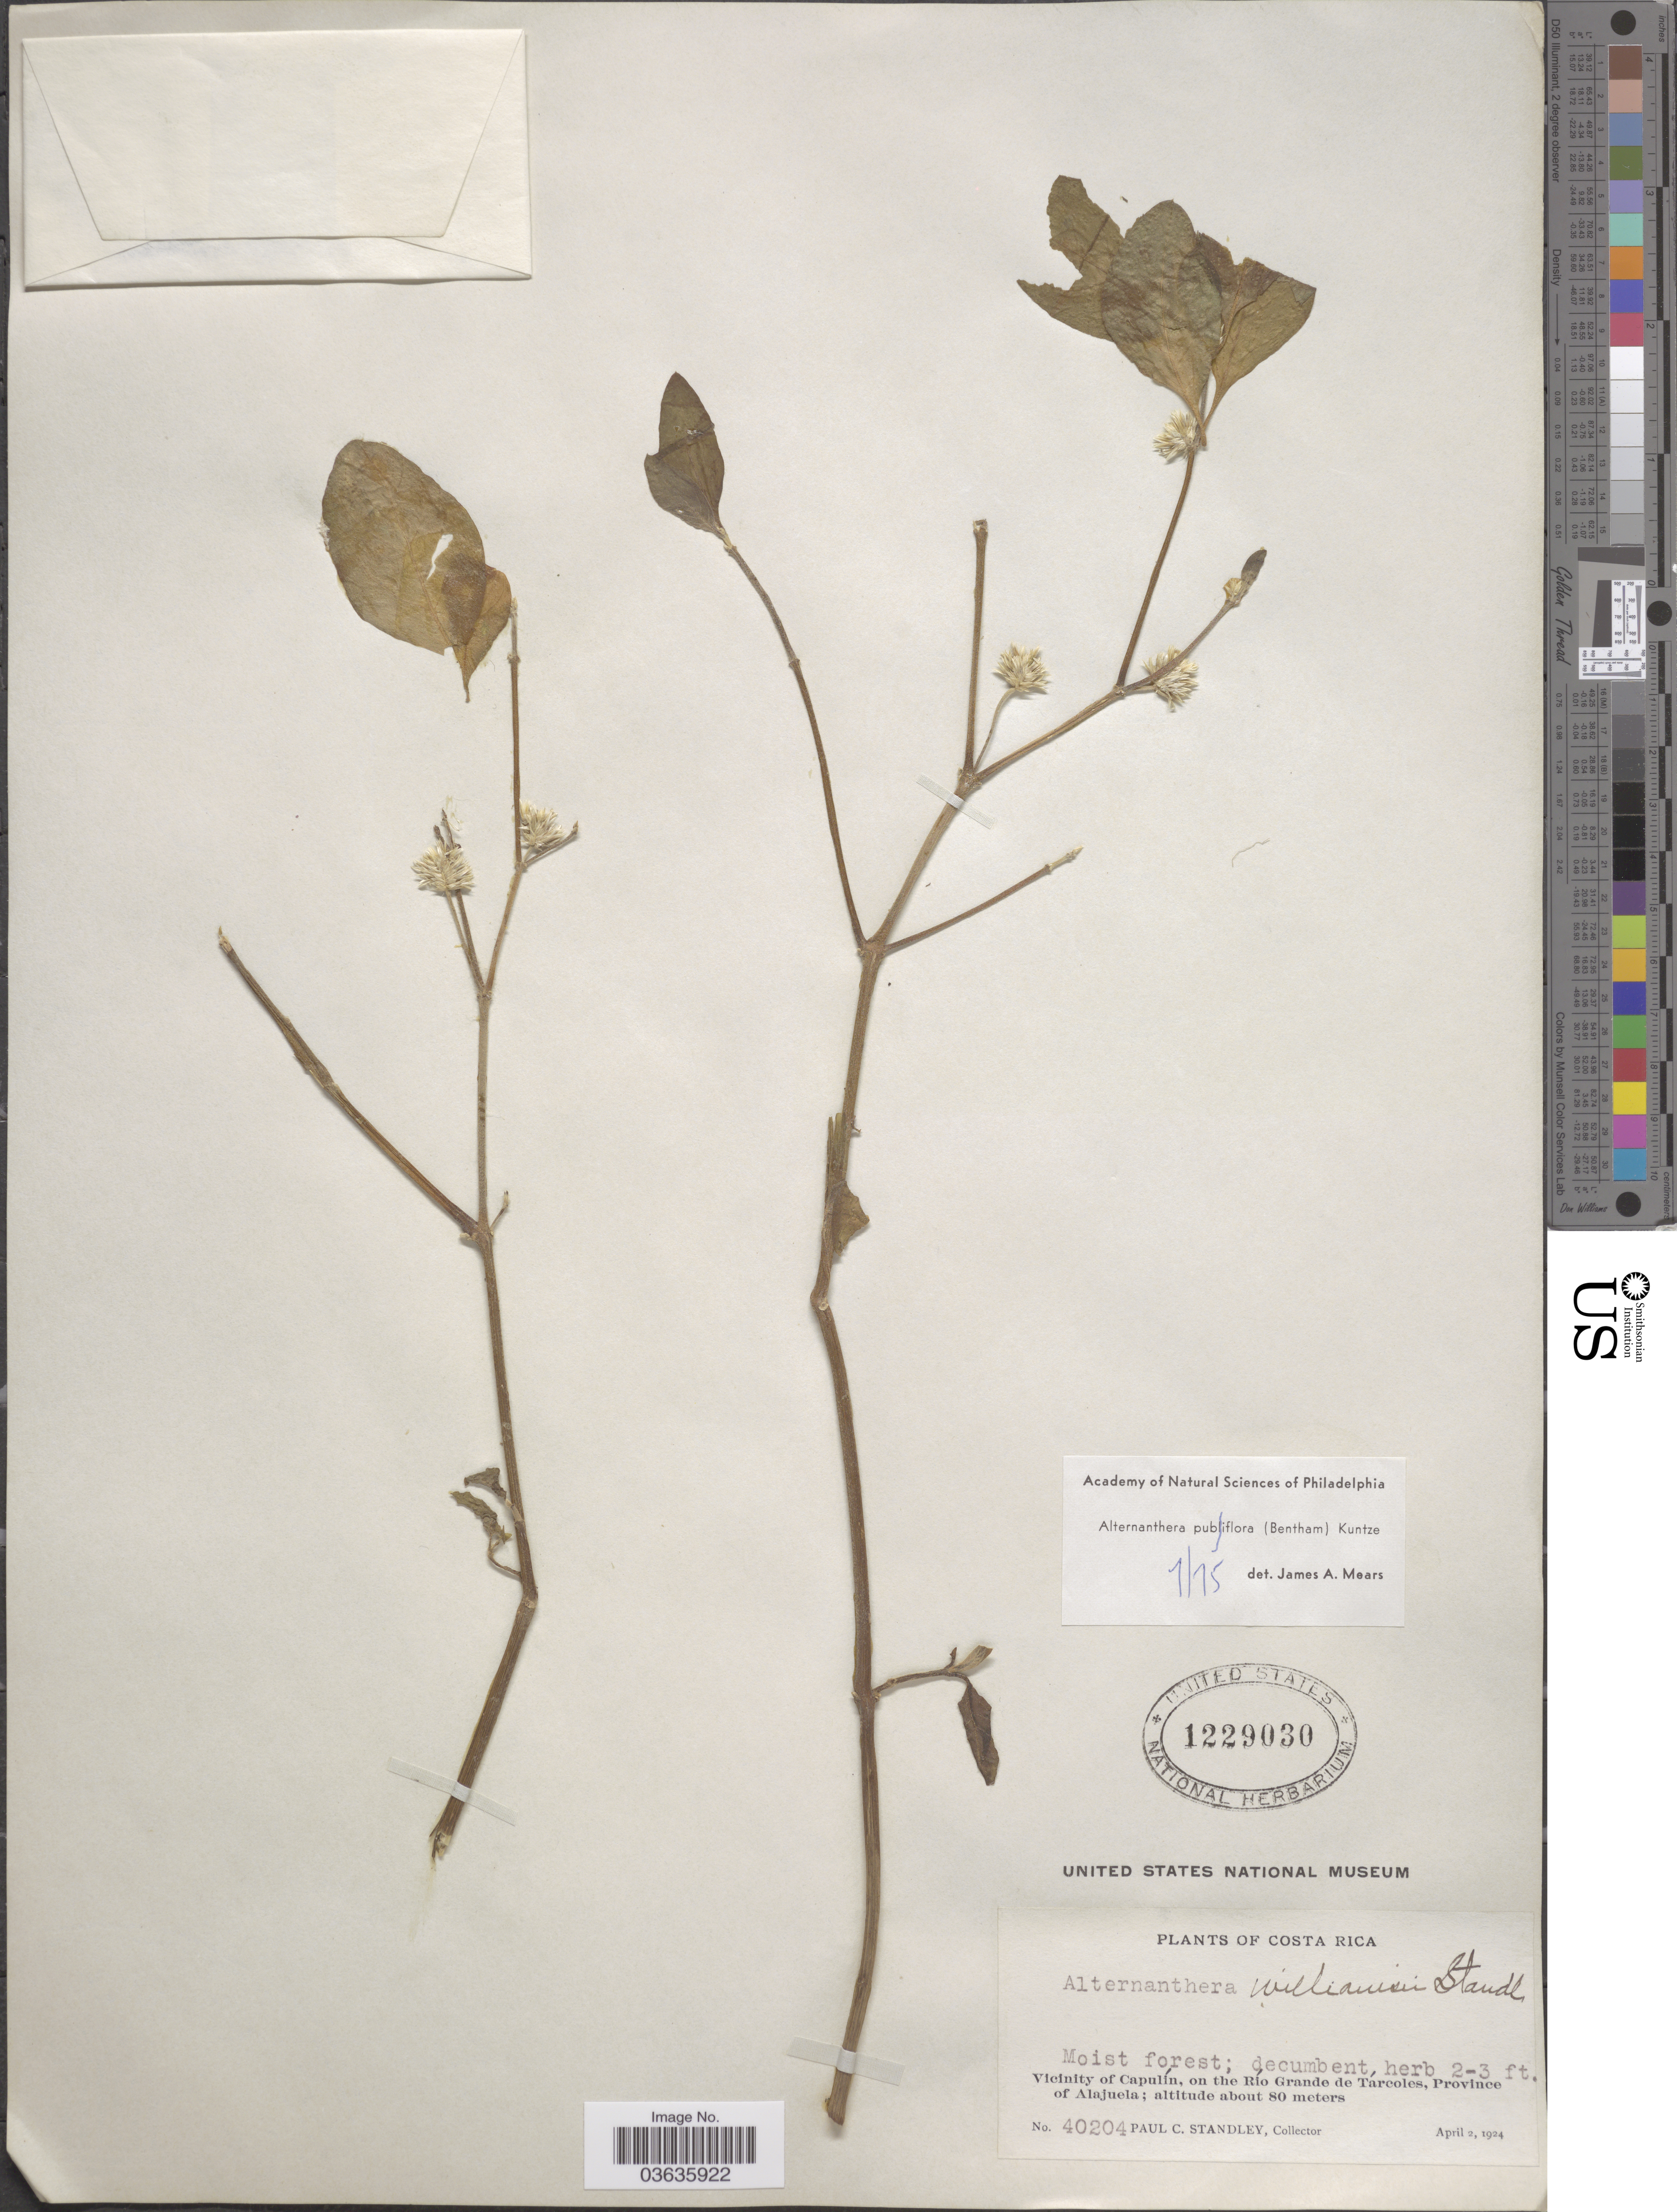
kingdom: Plantae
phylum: Tracheophyta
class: Magnoliopsida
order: Caryophyllales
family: Amaranthaceae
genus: Alternanthera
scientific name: Alternanthera pubiflora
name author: (Benth.) Kuntze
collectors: P. C. Standley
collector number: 40204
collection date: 1924-04-02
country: Costa Rica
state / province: Alajuela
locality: Vicinity of Capulín, on the Río Grande de Tárcoles.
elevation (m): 80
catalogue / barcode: US 1229030